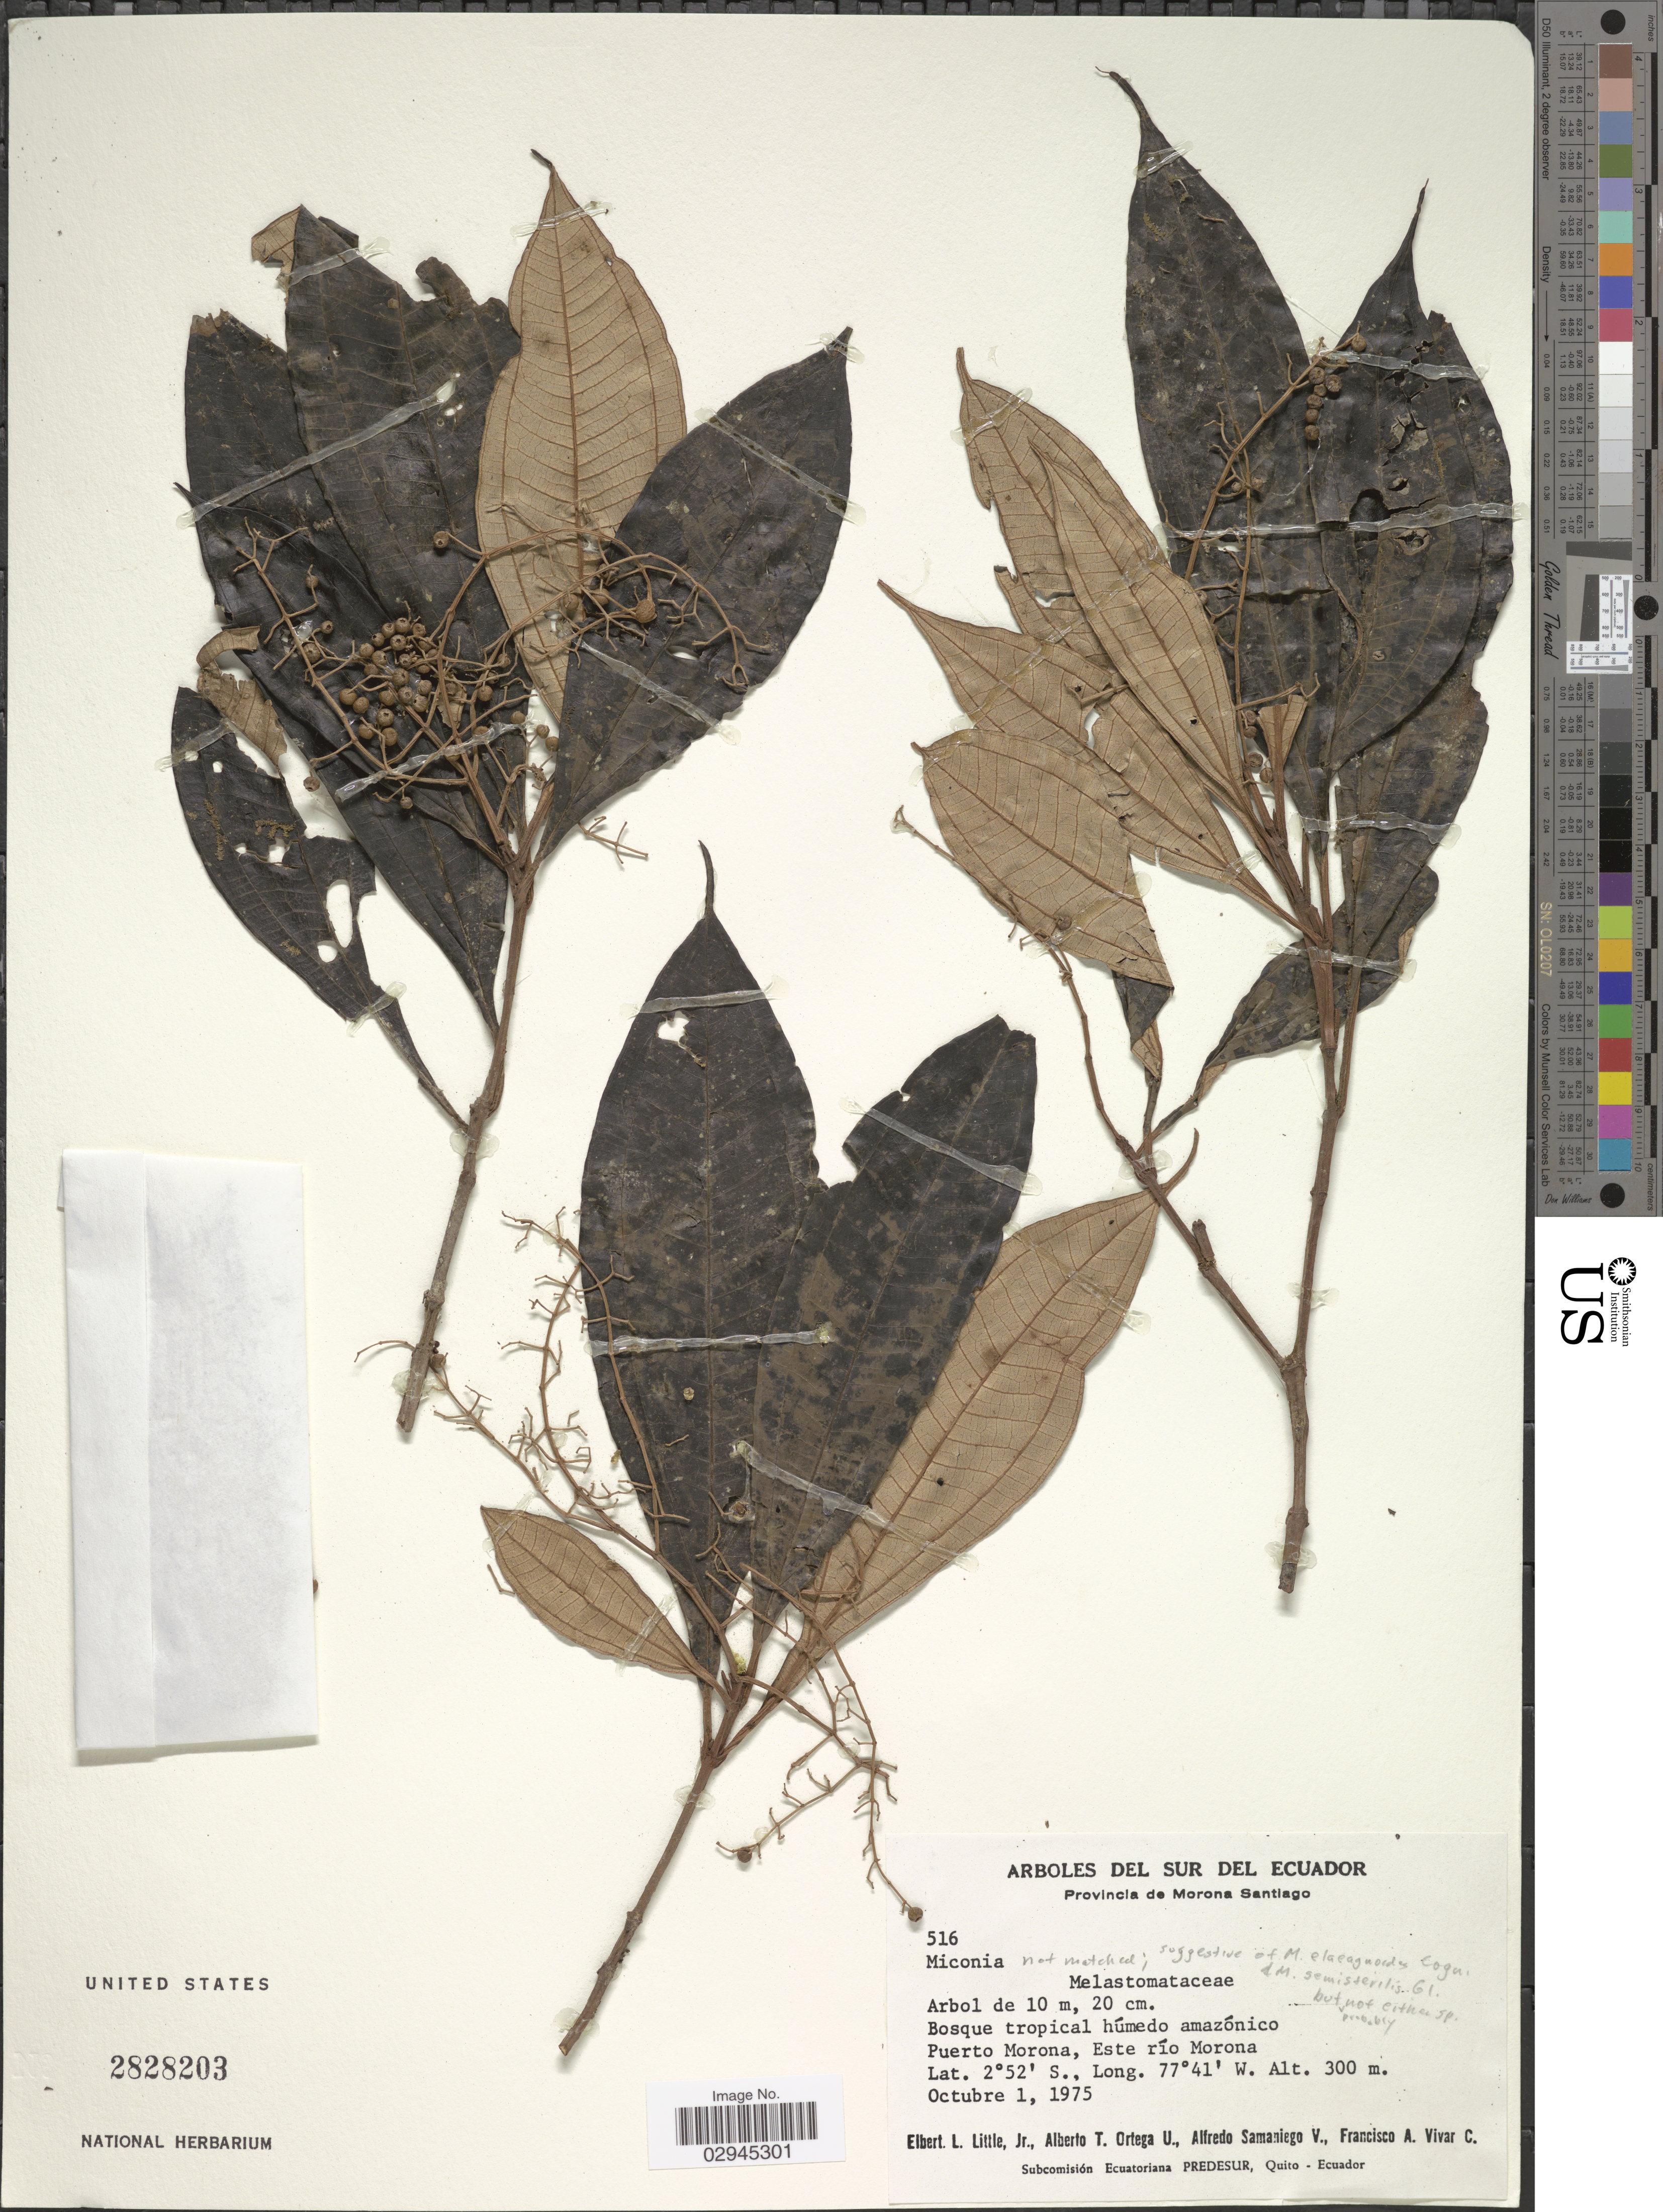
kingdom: Plantae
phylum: Tracheophyta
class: Magnoliopsida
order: Myrtales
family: Melastomataceae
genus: Miconia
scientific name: Miconia sp.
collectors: E. L. Little, A. T. Ortega U., A. V. Samaniego & F. A. Vivar C.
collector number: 516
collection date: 1975-10-01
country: Ecuador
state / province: Morona-Santiago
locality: Puerto Morona, Este río Morona.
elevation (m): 300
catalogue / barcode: US 2828203